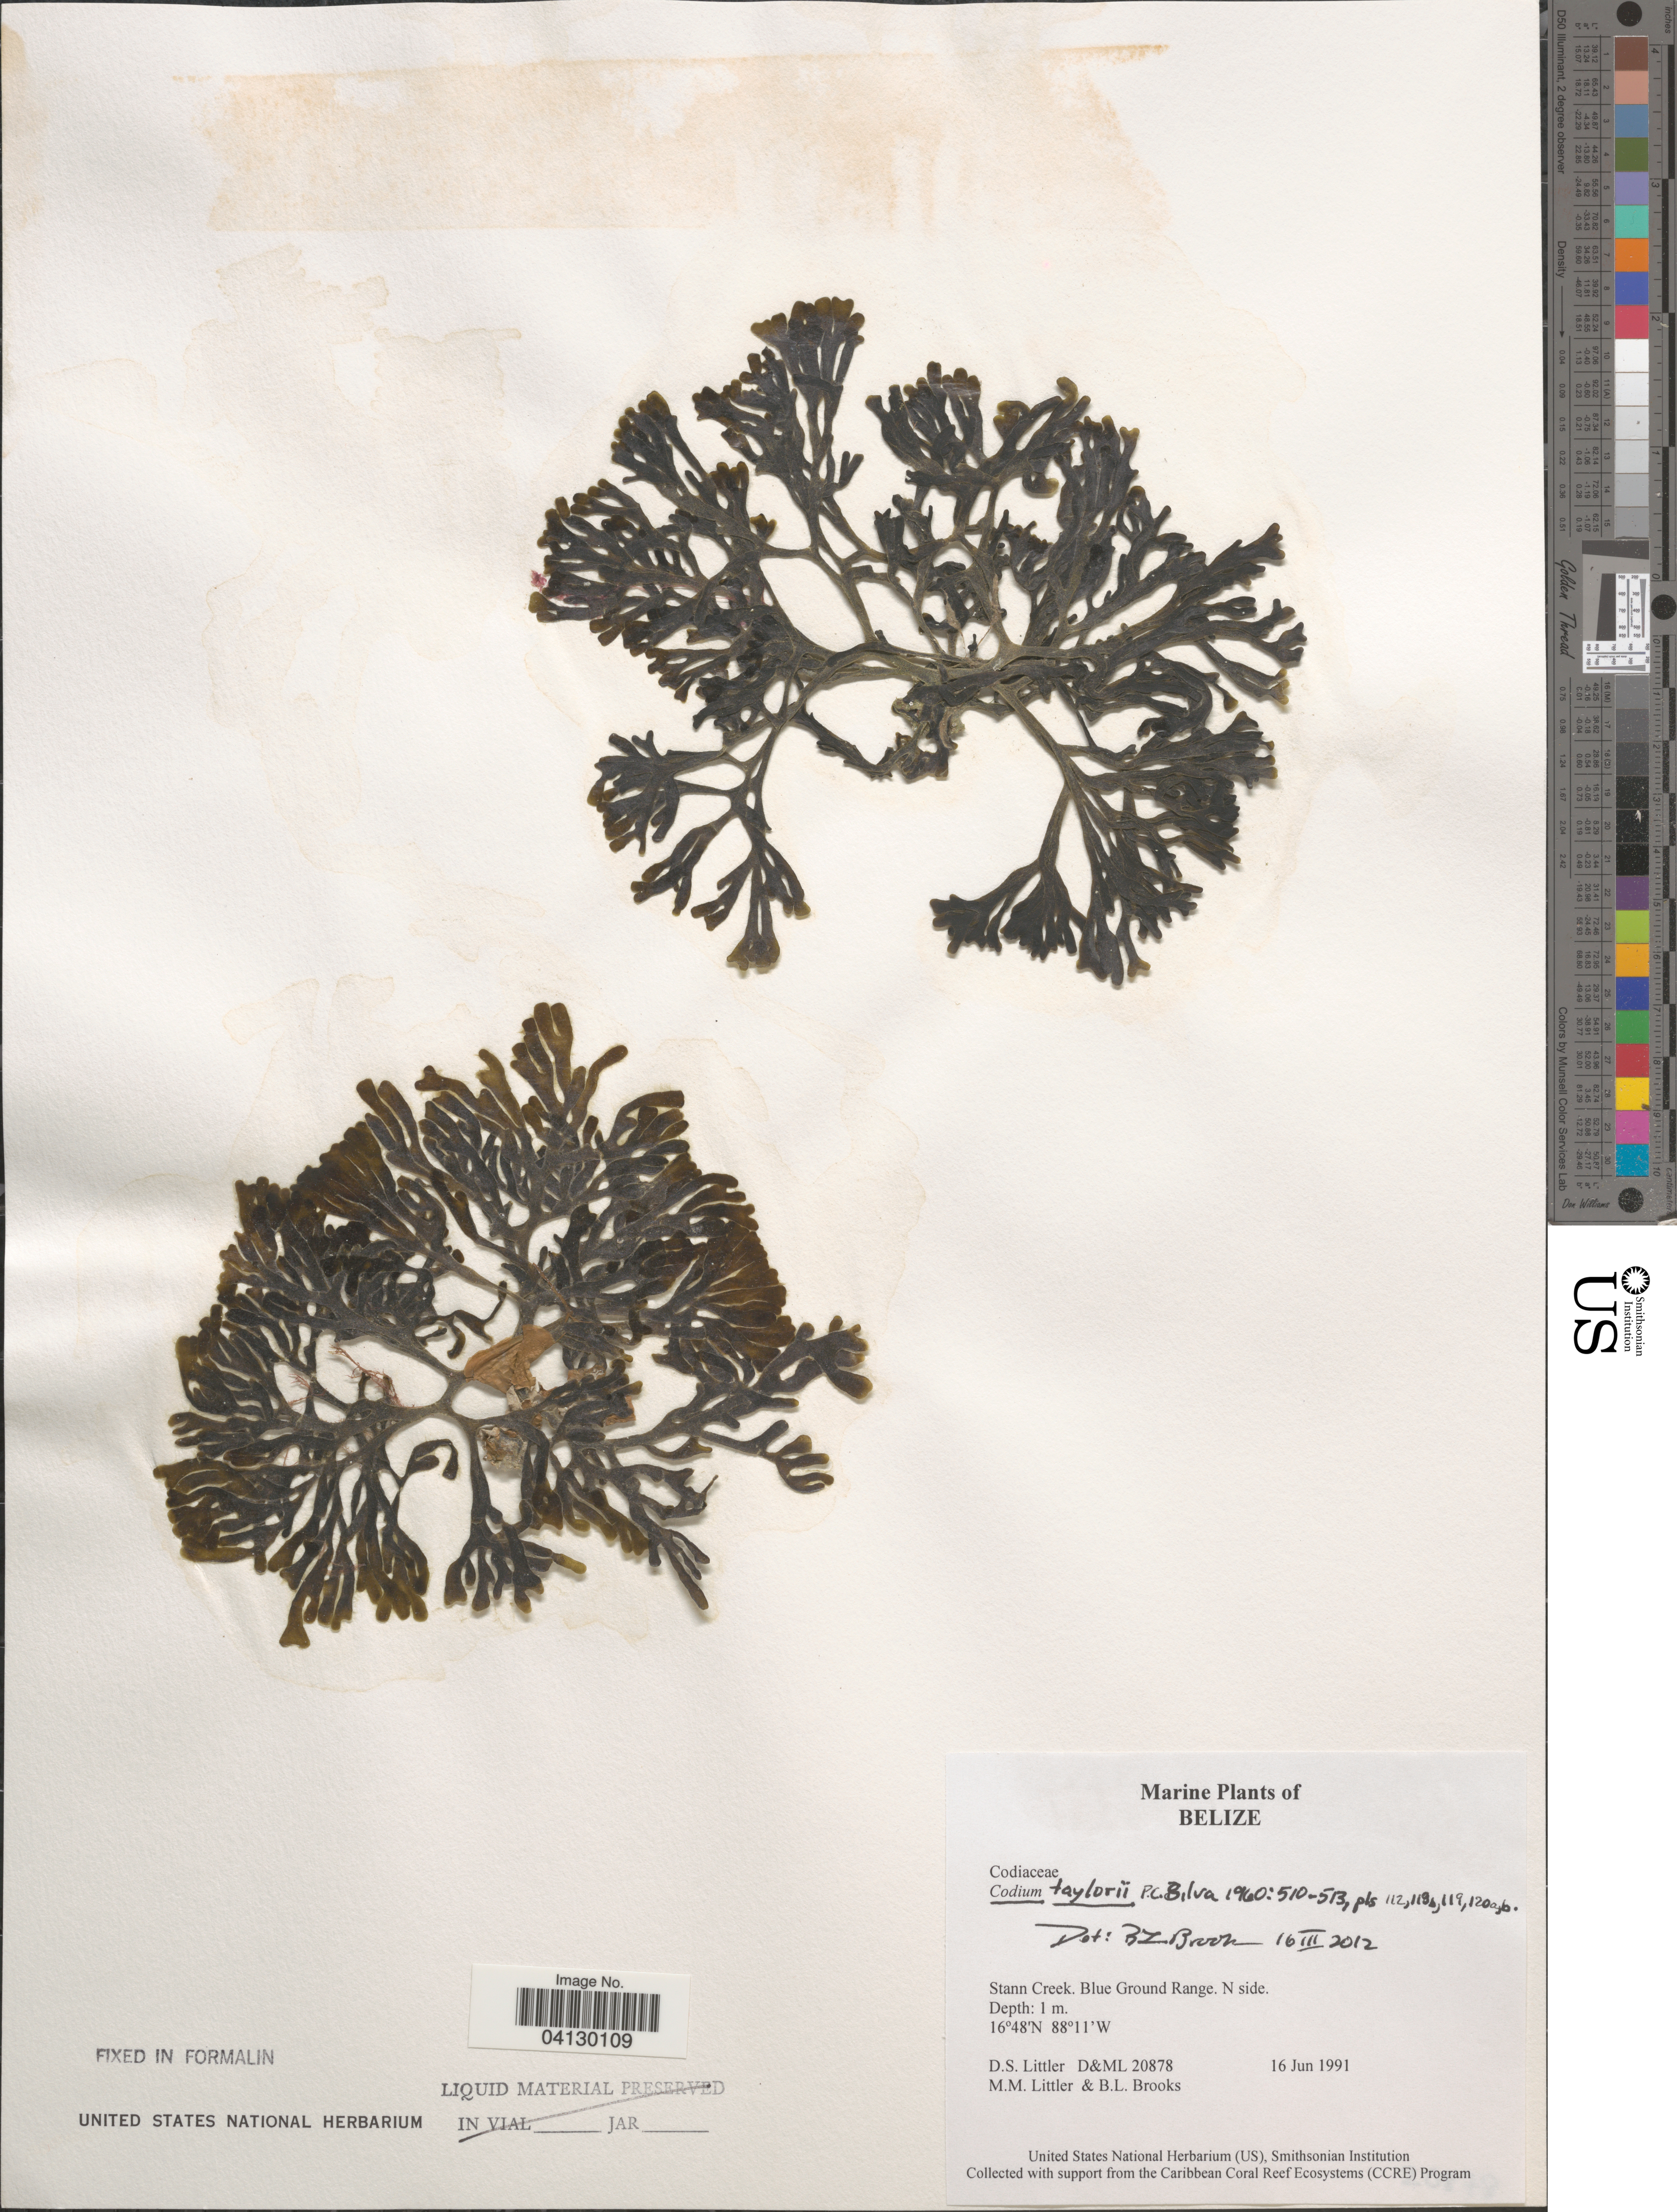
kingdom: Plantae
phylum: Chlorophyta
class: Ulvophyceae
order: Bryopsidales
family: Codiaceae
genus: Codium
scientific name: Codium taylorii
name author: P.C. Silva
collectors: D. S. Littler & B. Brooks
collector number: D&ML 20878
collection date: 1991-06-16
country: Belize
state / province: Stann Creek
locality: Blue Ground Range. N side.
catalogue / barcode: US 328860